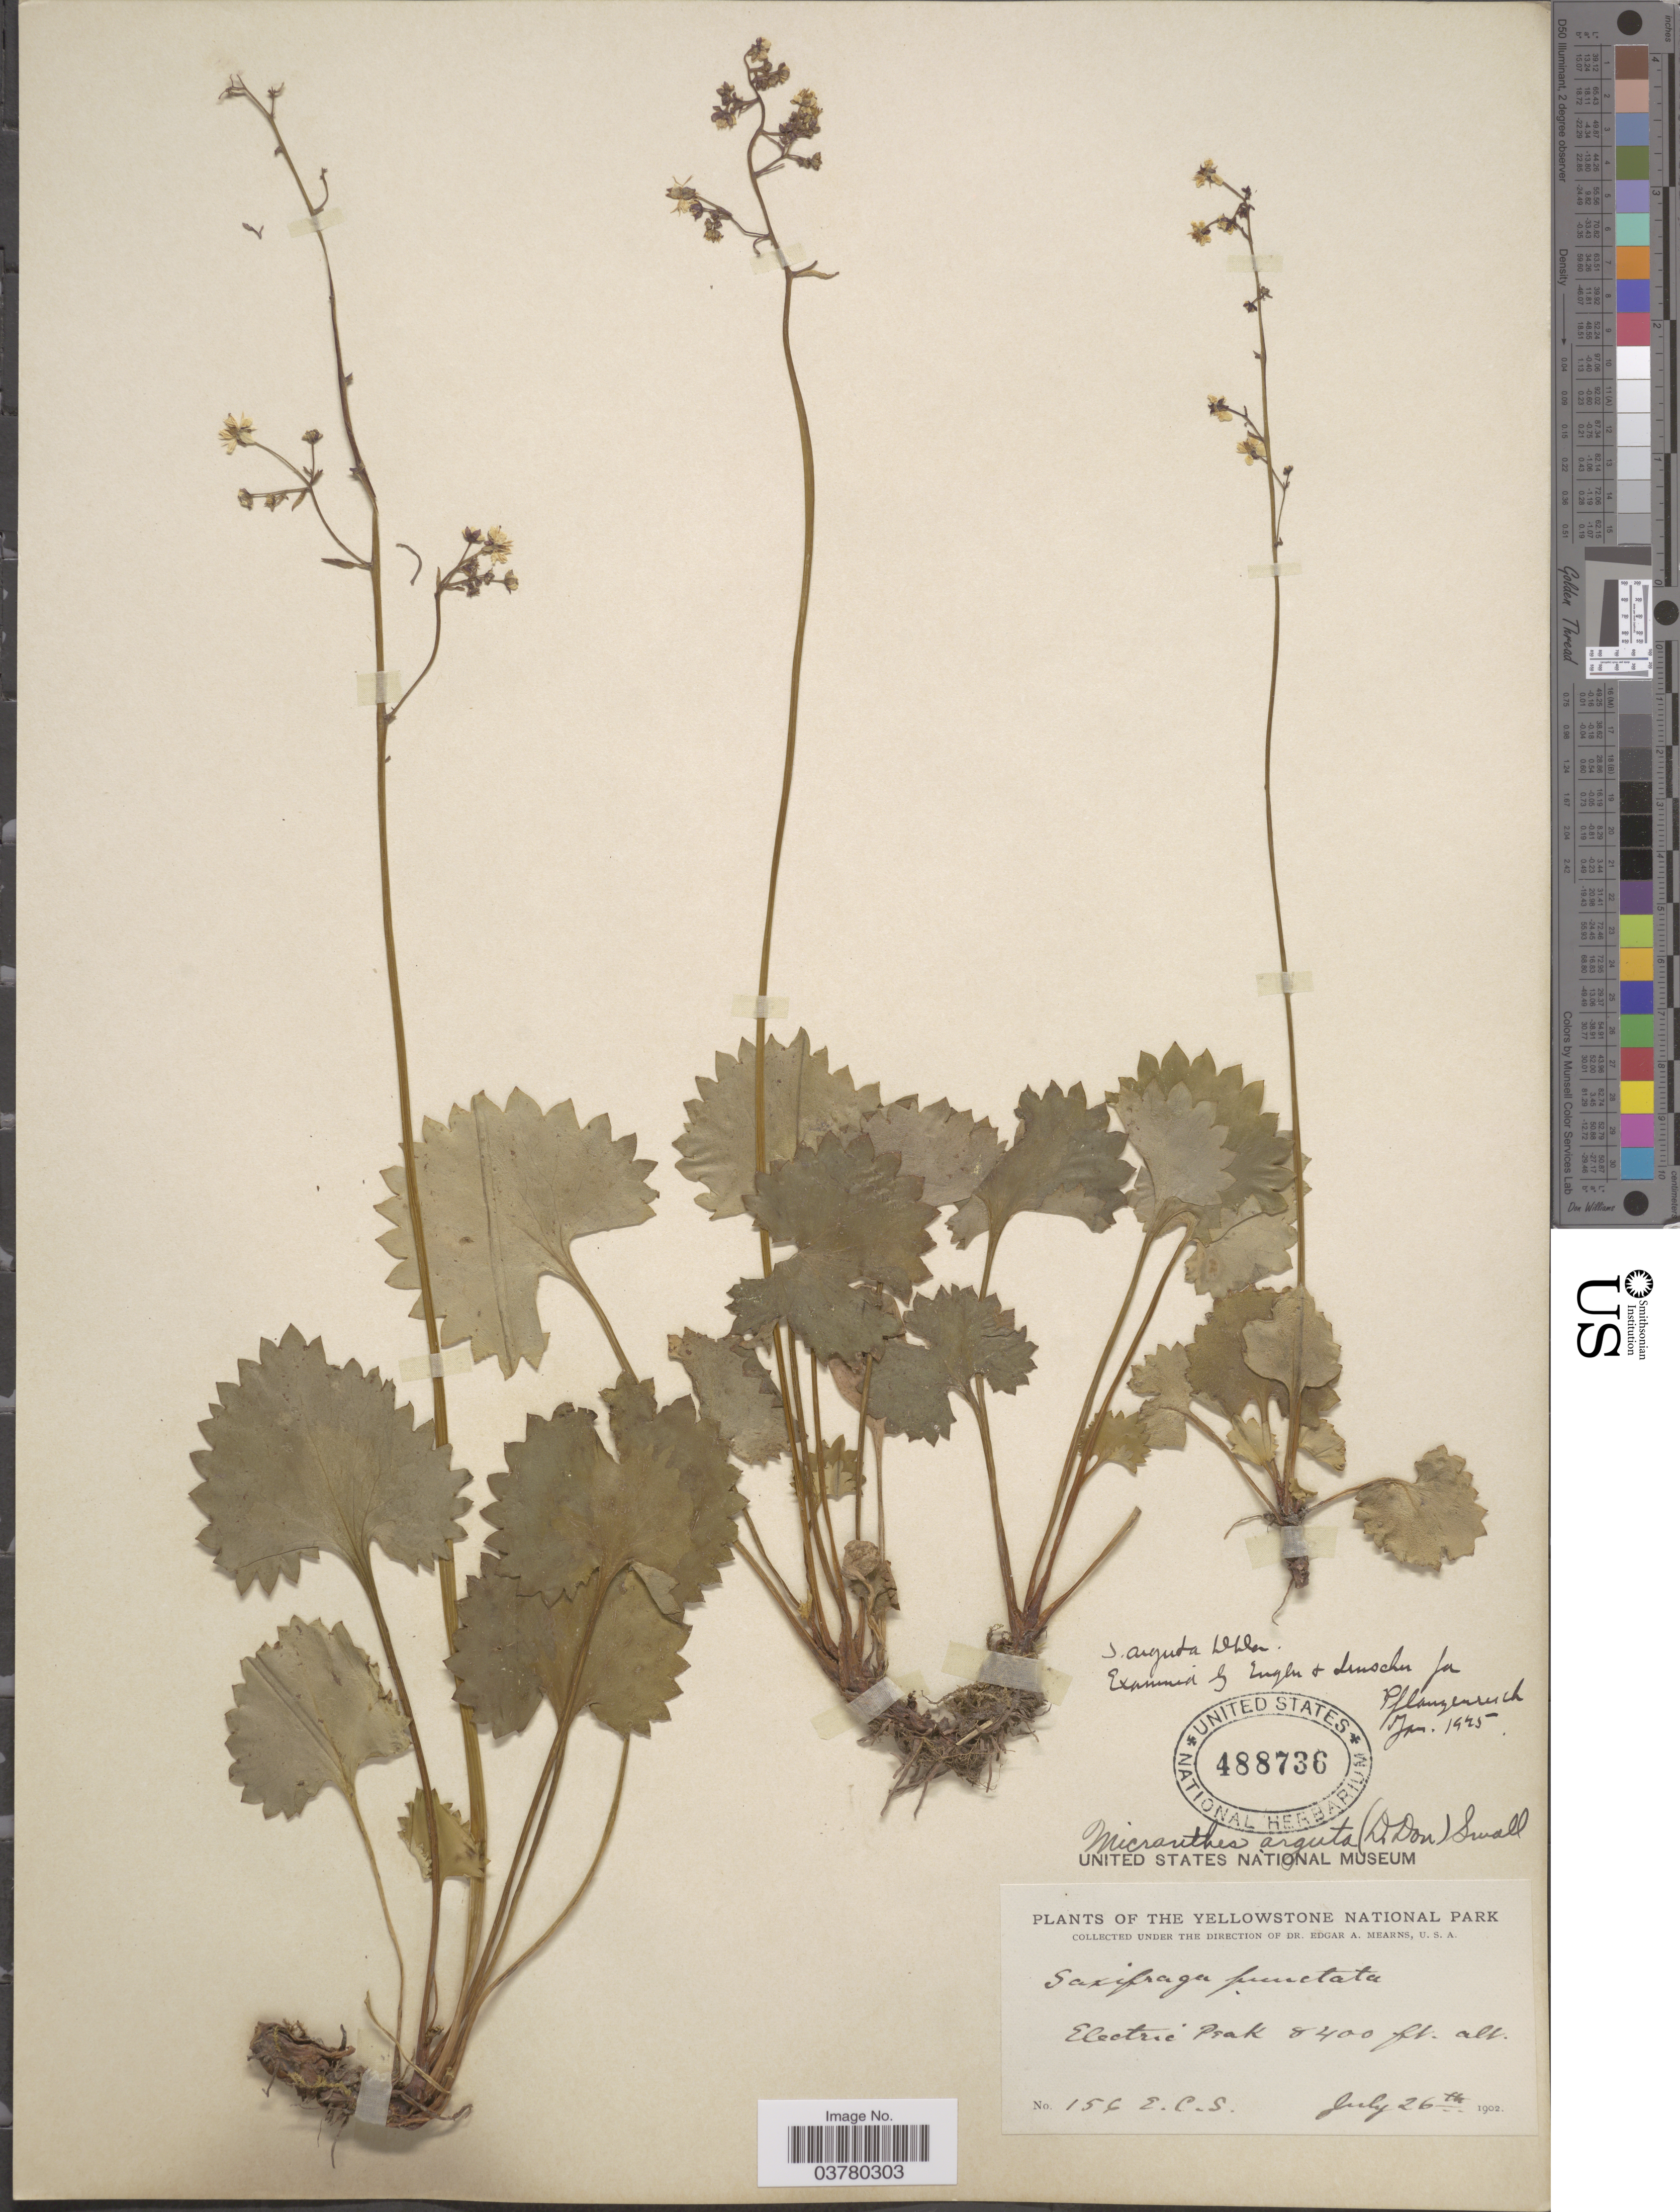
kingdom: Plantae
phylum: Tracheophyta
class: Magnoliopsida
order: Saxifragales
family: Saxifragaceae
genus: Micranthes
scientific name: Micranthes odontoloma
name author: (Piper) A. Heller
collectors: E. C. S.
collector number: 156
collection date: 1902-07-26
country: United States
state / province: Montana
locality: The Yellowstone National Park. Electric Peak.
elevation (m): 2560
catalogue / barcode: US 488736